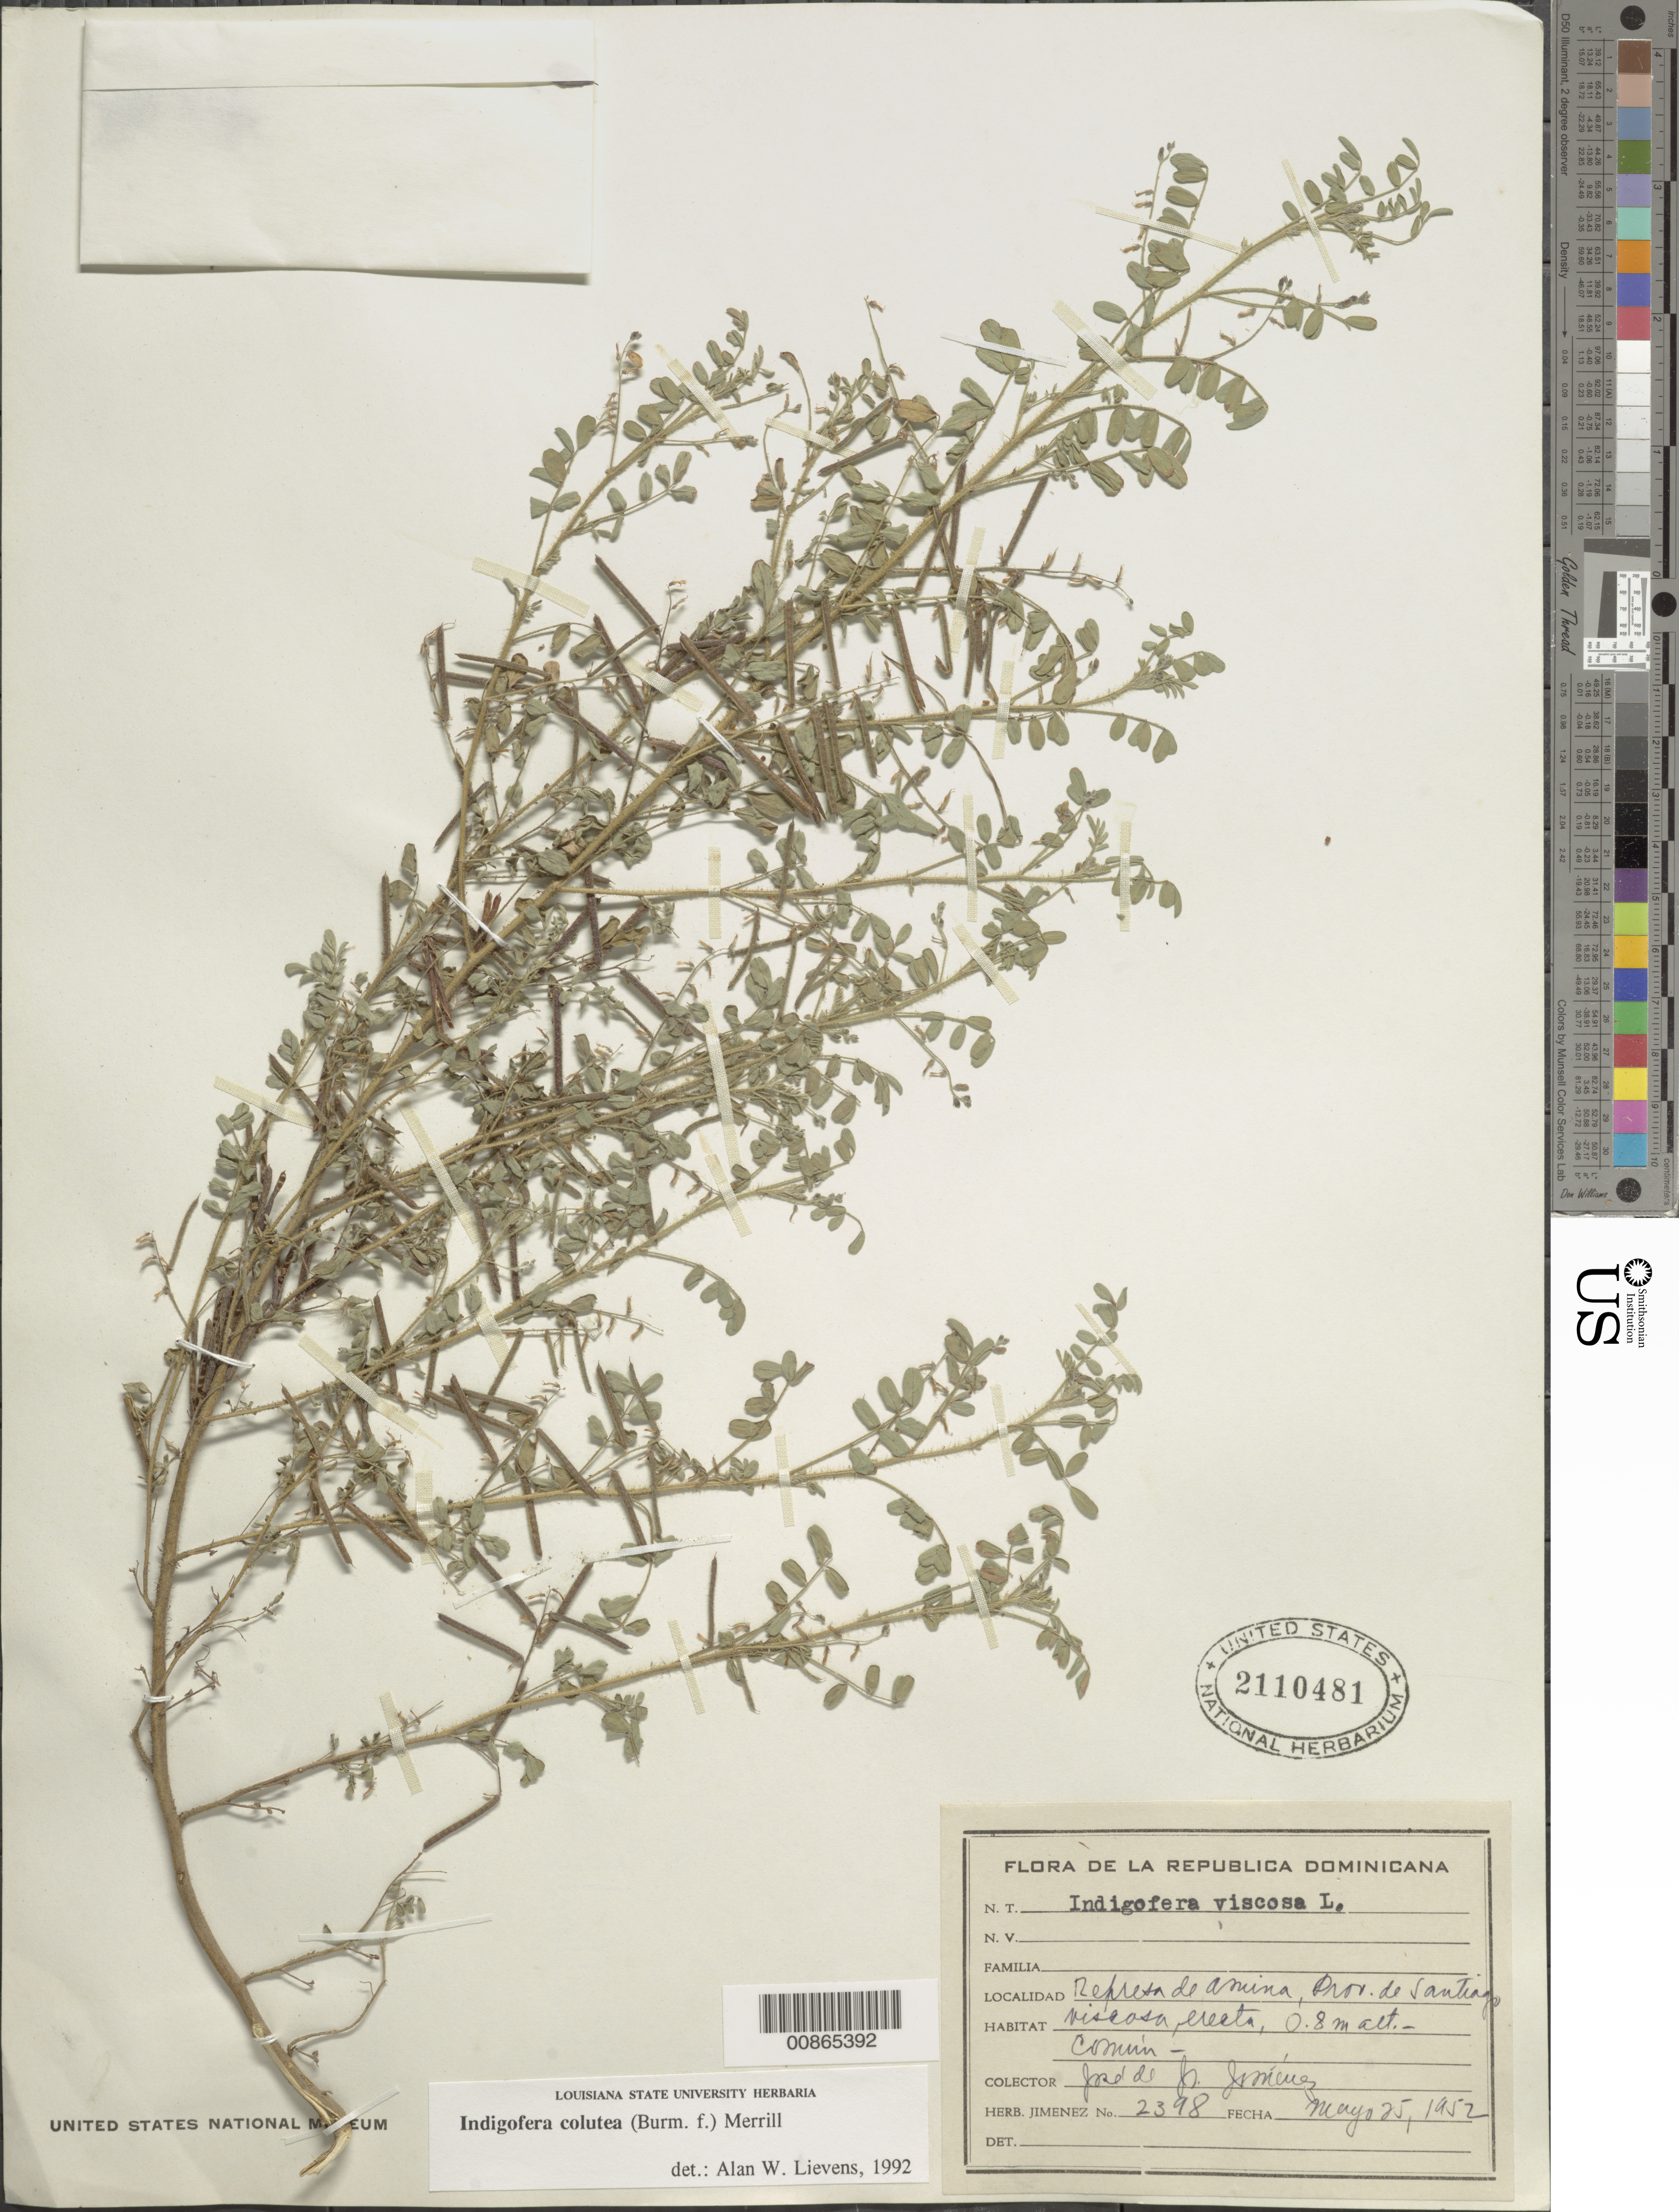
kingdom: Plantae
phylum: Tracheophyta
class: Magnoliopsida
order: Fabales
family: Fabaceae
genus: Indigofera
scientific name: Indigofera colutea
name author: (Burm. f.) Merr.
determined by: Lievens, A. W., (LSU), Louisiana State University Herbarium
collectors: J. J. Jiménez Almonte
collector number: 2398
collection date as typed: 25 May 1952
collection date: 1952-05-25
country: Dominican Republic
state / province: Santiago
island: Hispaniola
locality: Represa de Amina.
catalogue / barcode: US 2110481